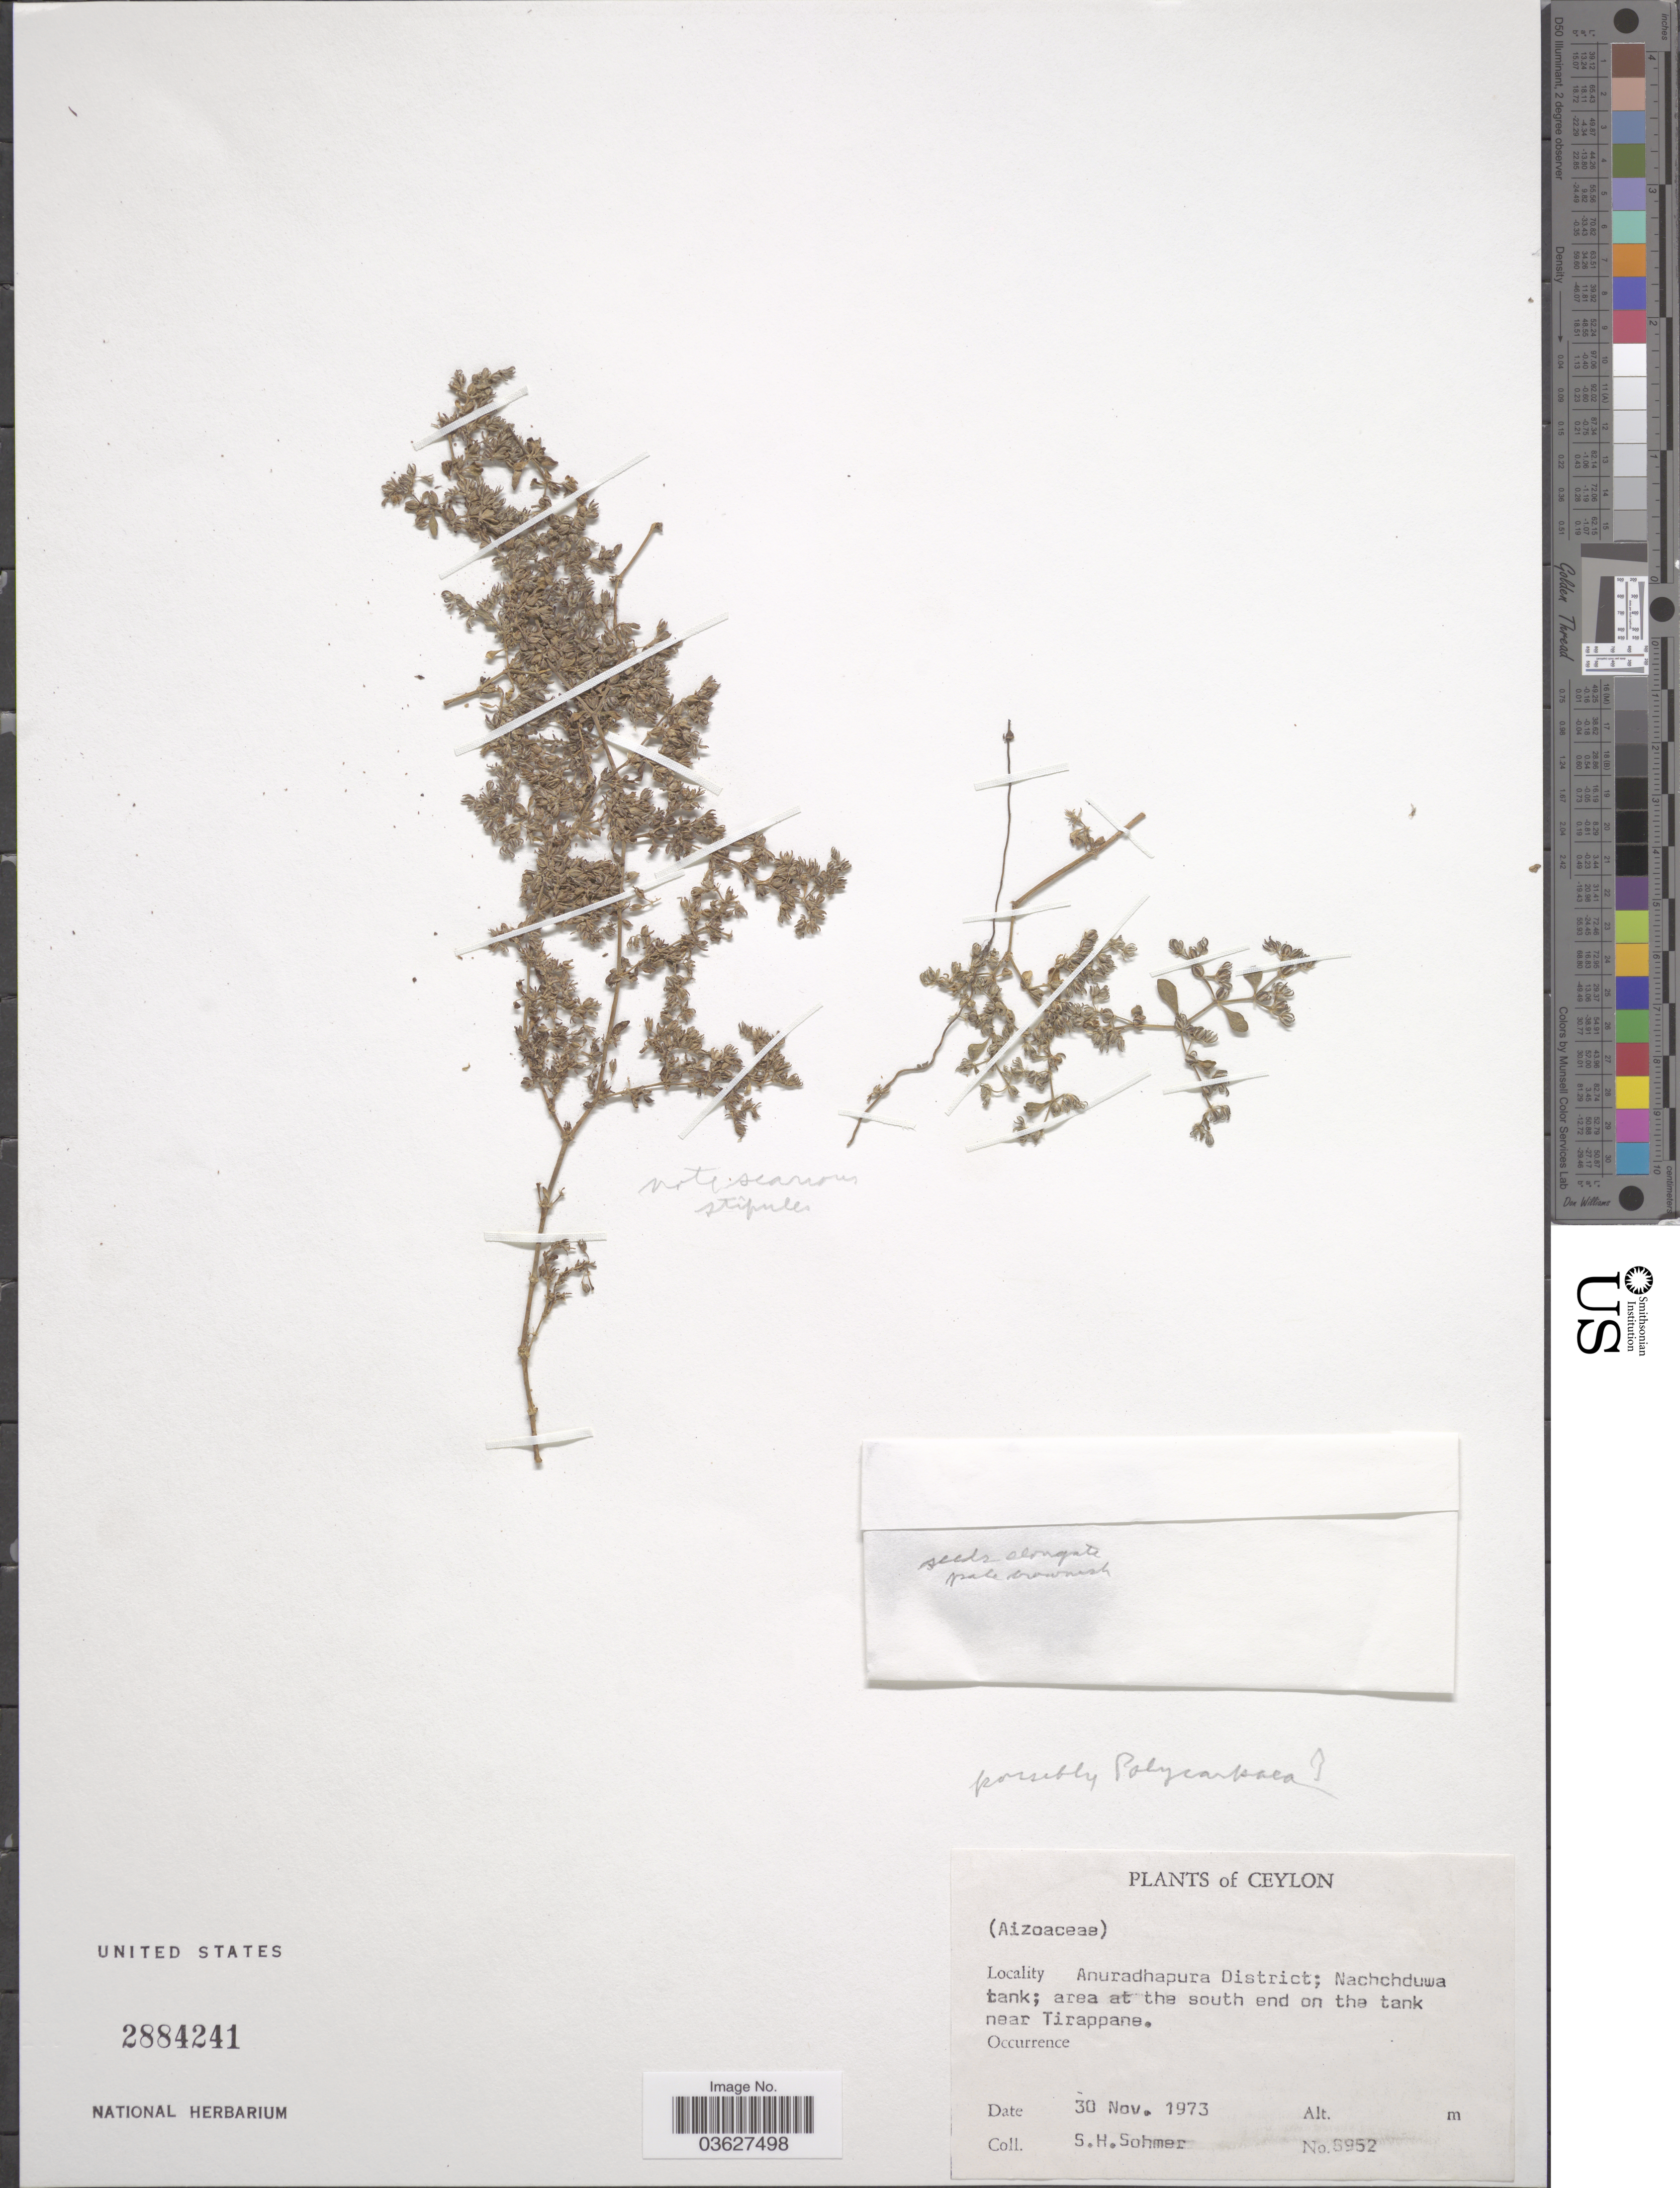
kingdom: Plantae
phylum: Tracheophyta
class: Magnoliopsida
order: Caryophyllales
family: Caryophyllaceae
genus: Polycarpaea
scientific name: Polycarpaea sp.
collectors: S. H. Sohmer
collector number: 8952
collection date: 1973-11-30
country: Sri Lanka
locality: Ceylon. Anuradhapura District; Nachchduwa tank; area at the south end on the tank near Tirappane.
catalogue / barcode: US 2884241